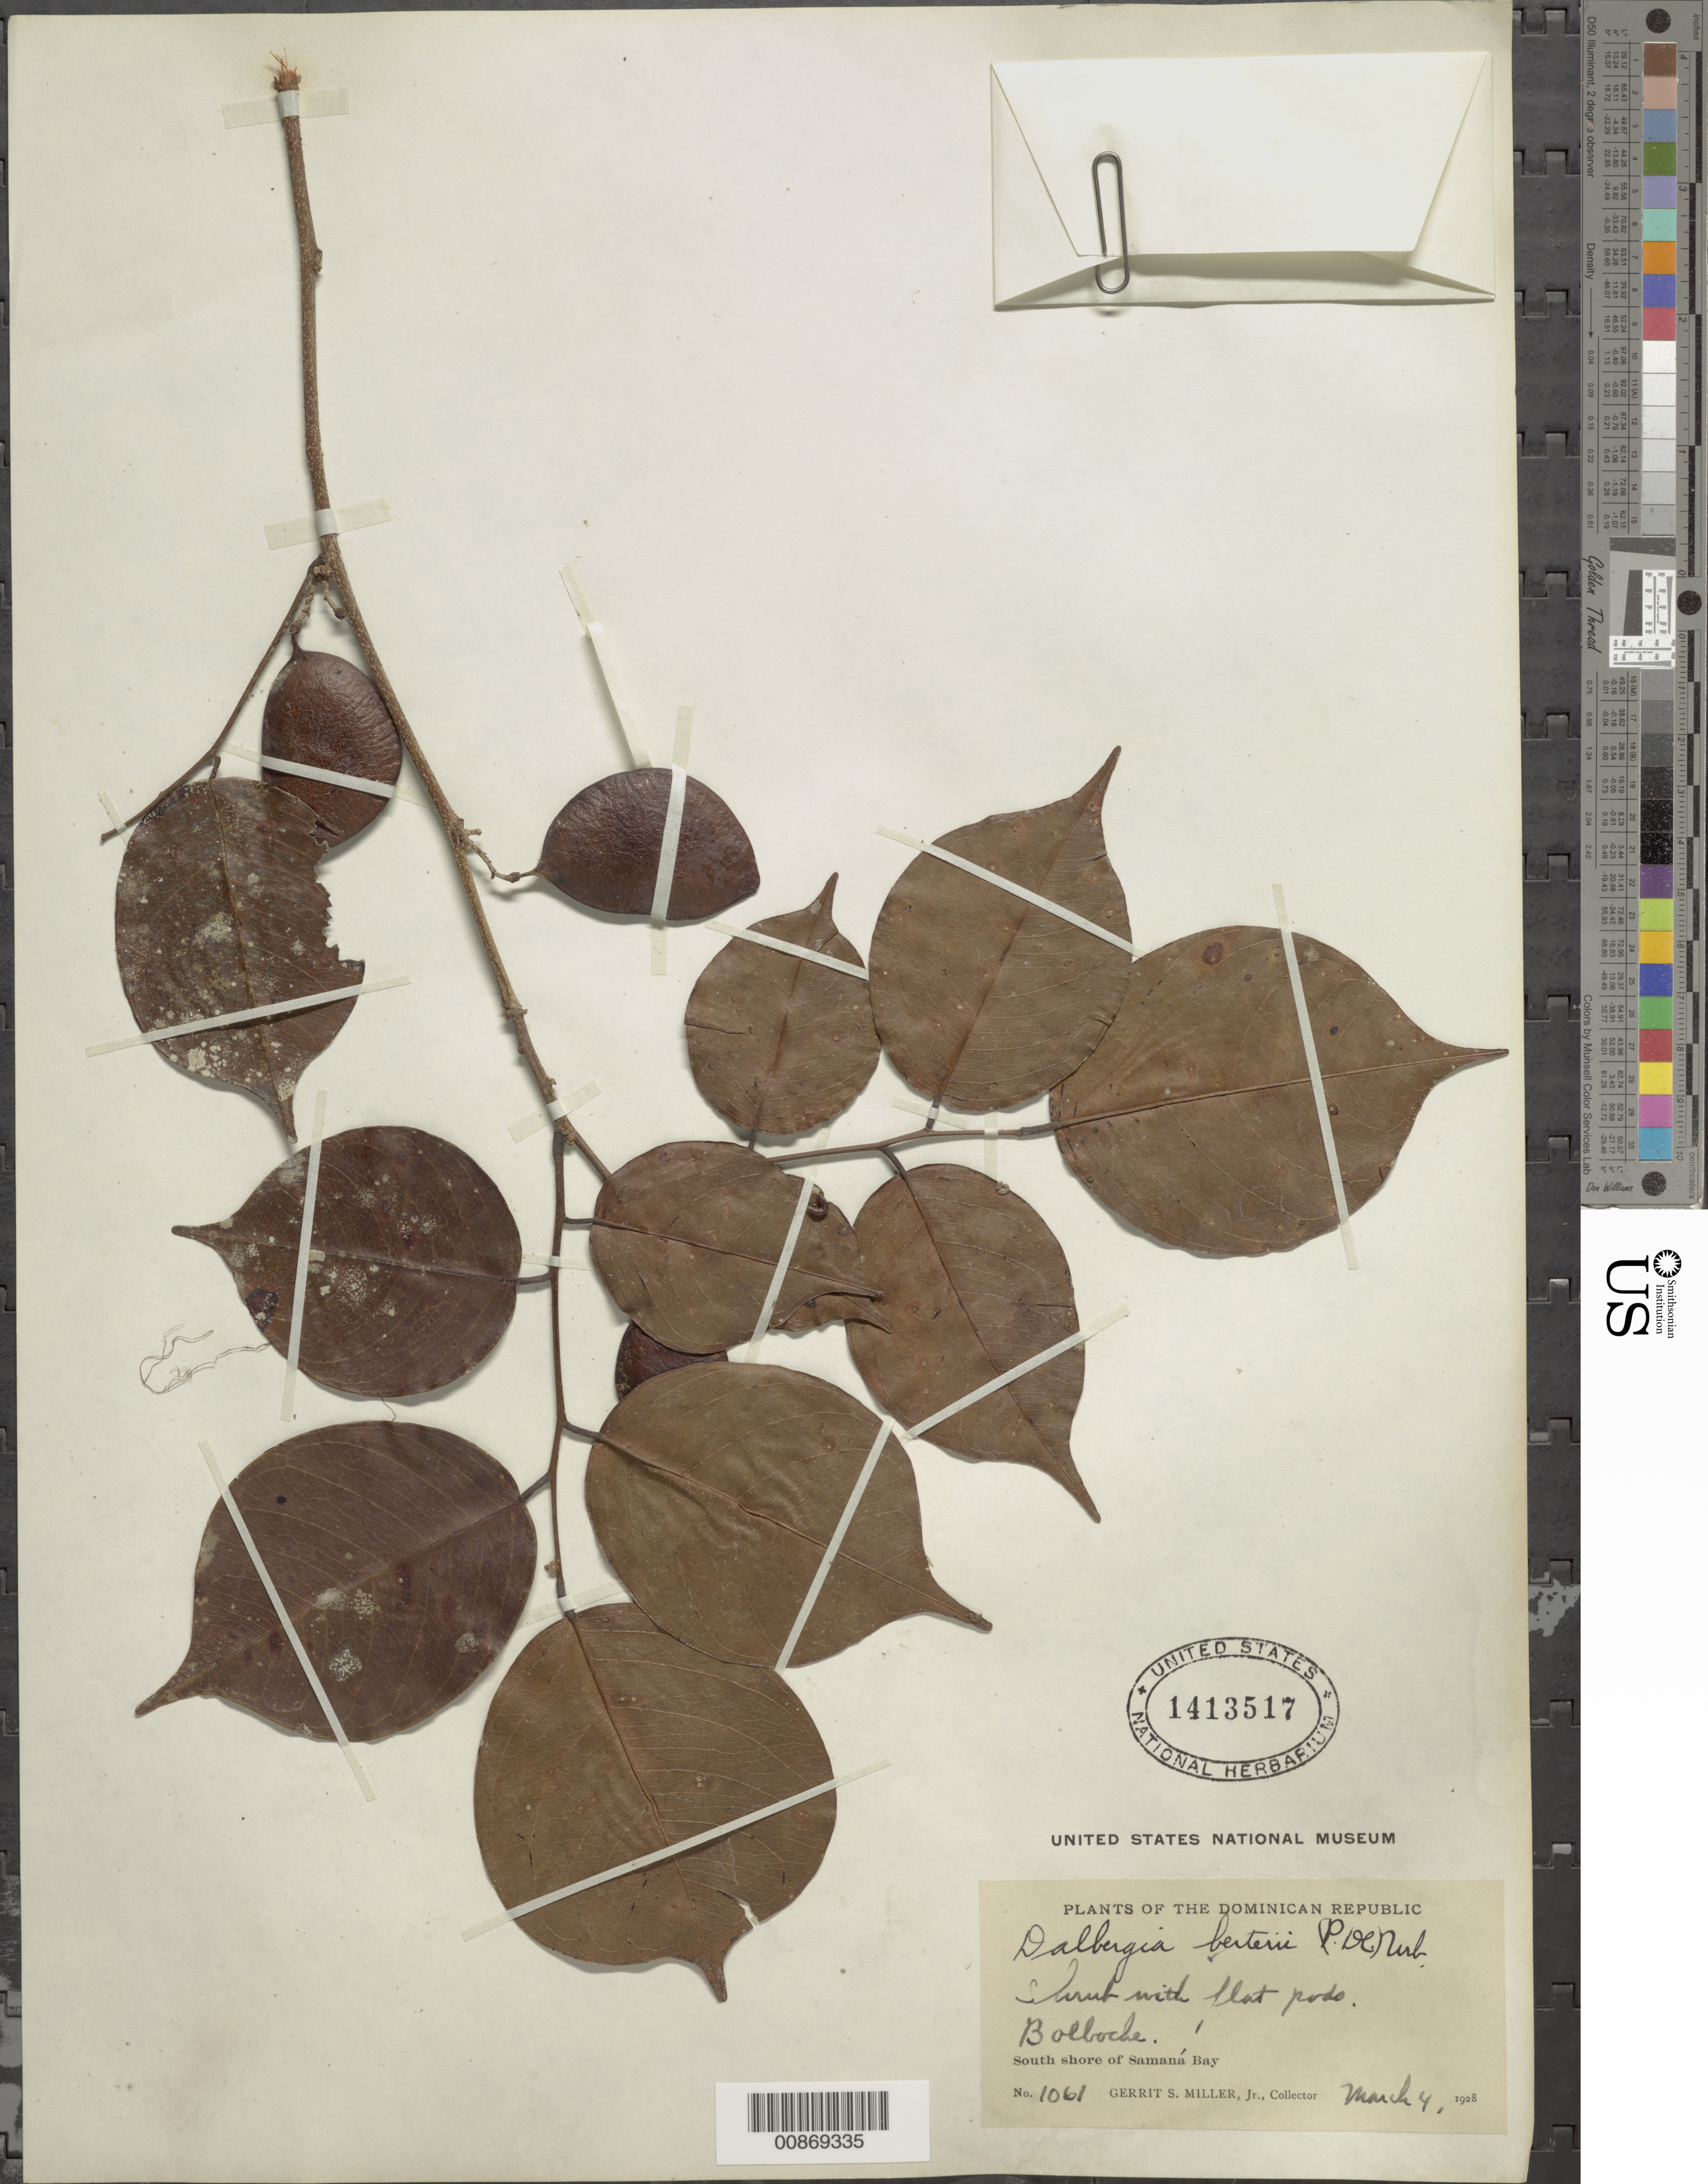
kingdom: Plantae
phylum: Tracheophyta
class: Magnoliopsida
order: Fabales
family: Fabaceae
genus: Dalbergia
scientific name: Dalbergia berteroi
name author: (DC.) Urb.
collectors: G. S. Miller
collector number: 1061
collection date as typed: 04 Mar 1928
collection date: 1928-03-04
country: Dominican Republic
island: Hispaniola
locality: South shore of Samaná Bay. "Bolboche".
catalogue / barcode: US 1413517